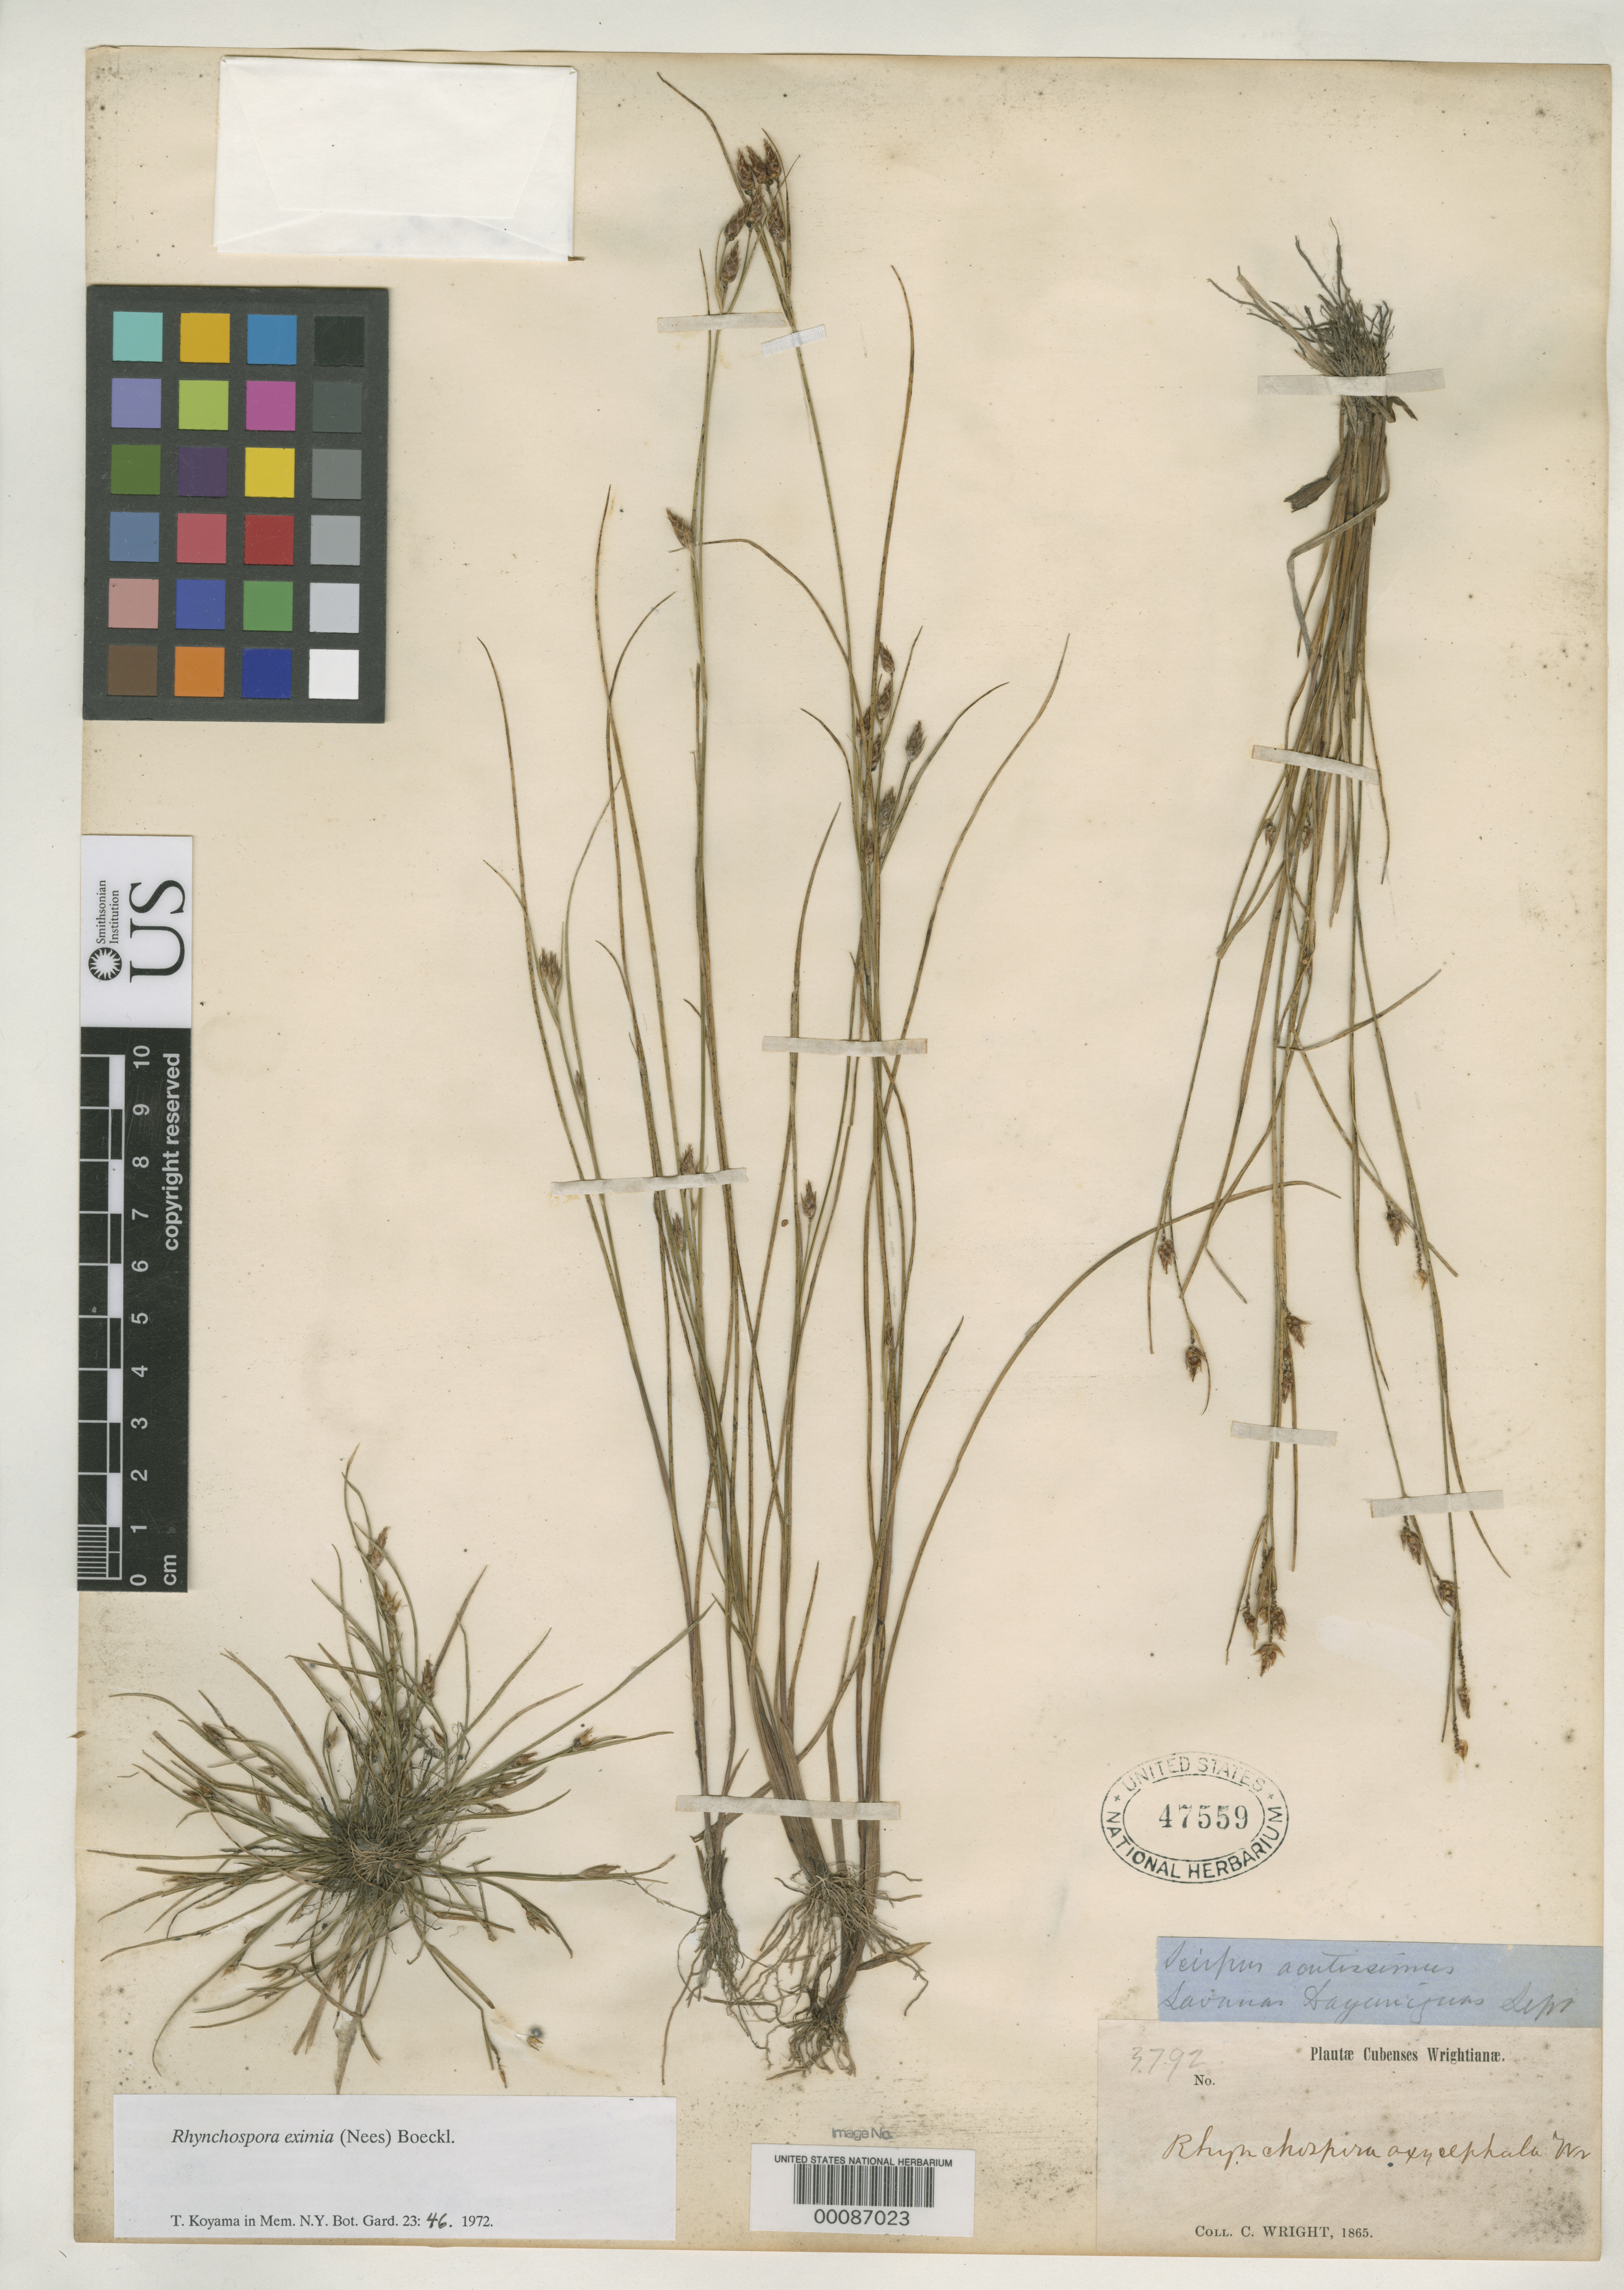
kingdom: Plantae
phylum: Tracheophyta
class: Liliopsida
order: Poales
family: Cyperaceae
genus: Rhynchospora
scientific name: Rhynchospora oxycephala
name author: C. Wright in Sauvalle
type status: Isotype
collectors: C. Wright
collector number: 3792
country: Cuba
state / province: Pinar del Río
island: Greater Antilles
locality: Near Pinar del Rio and Chirigota, San Cristobal.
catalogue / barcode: US 47559